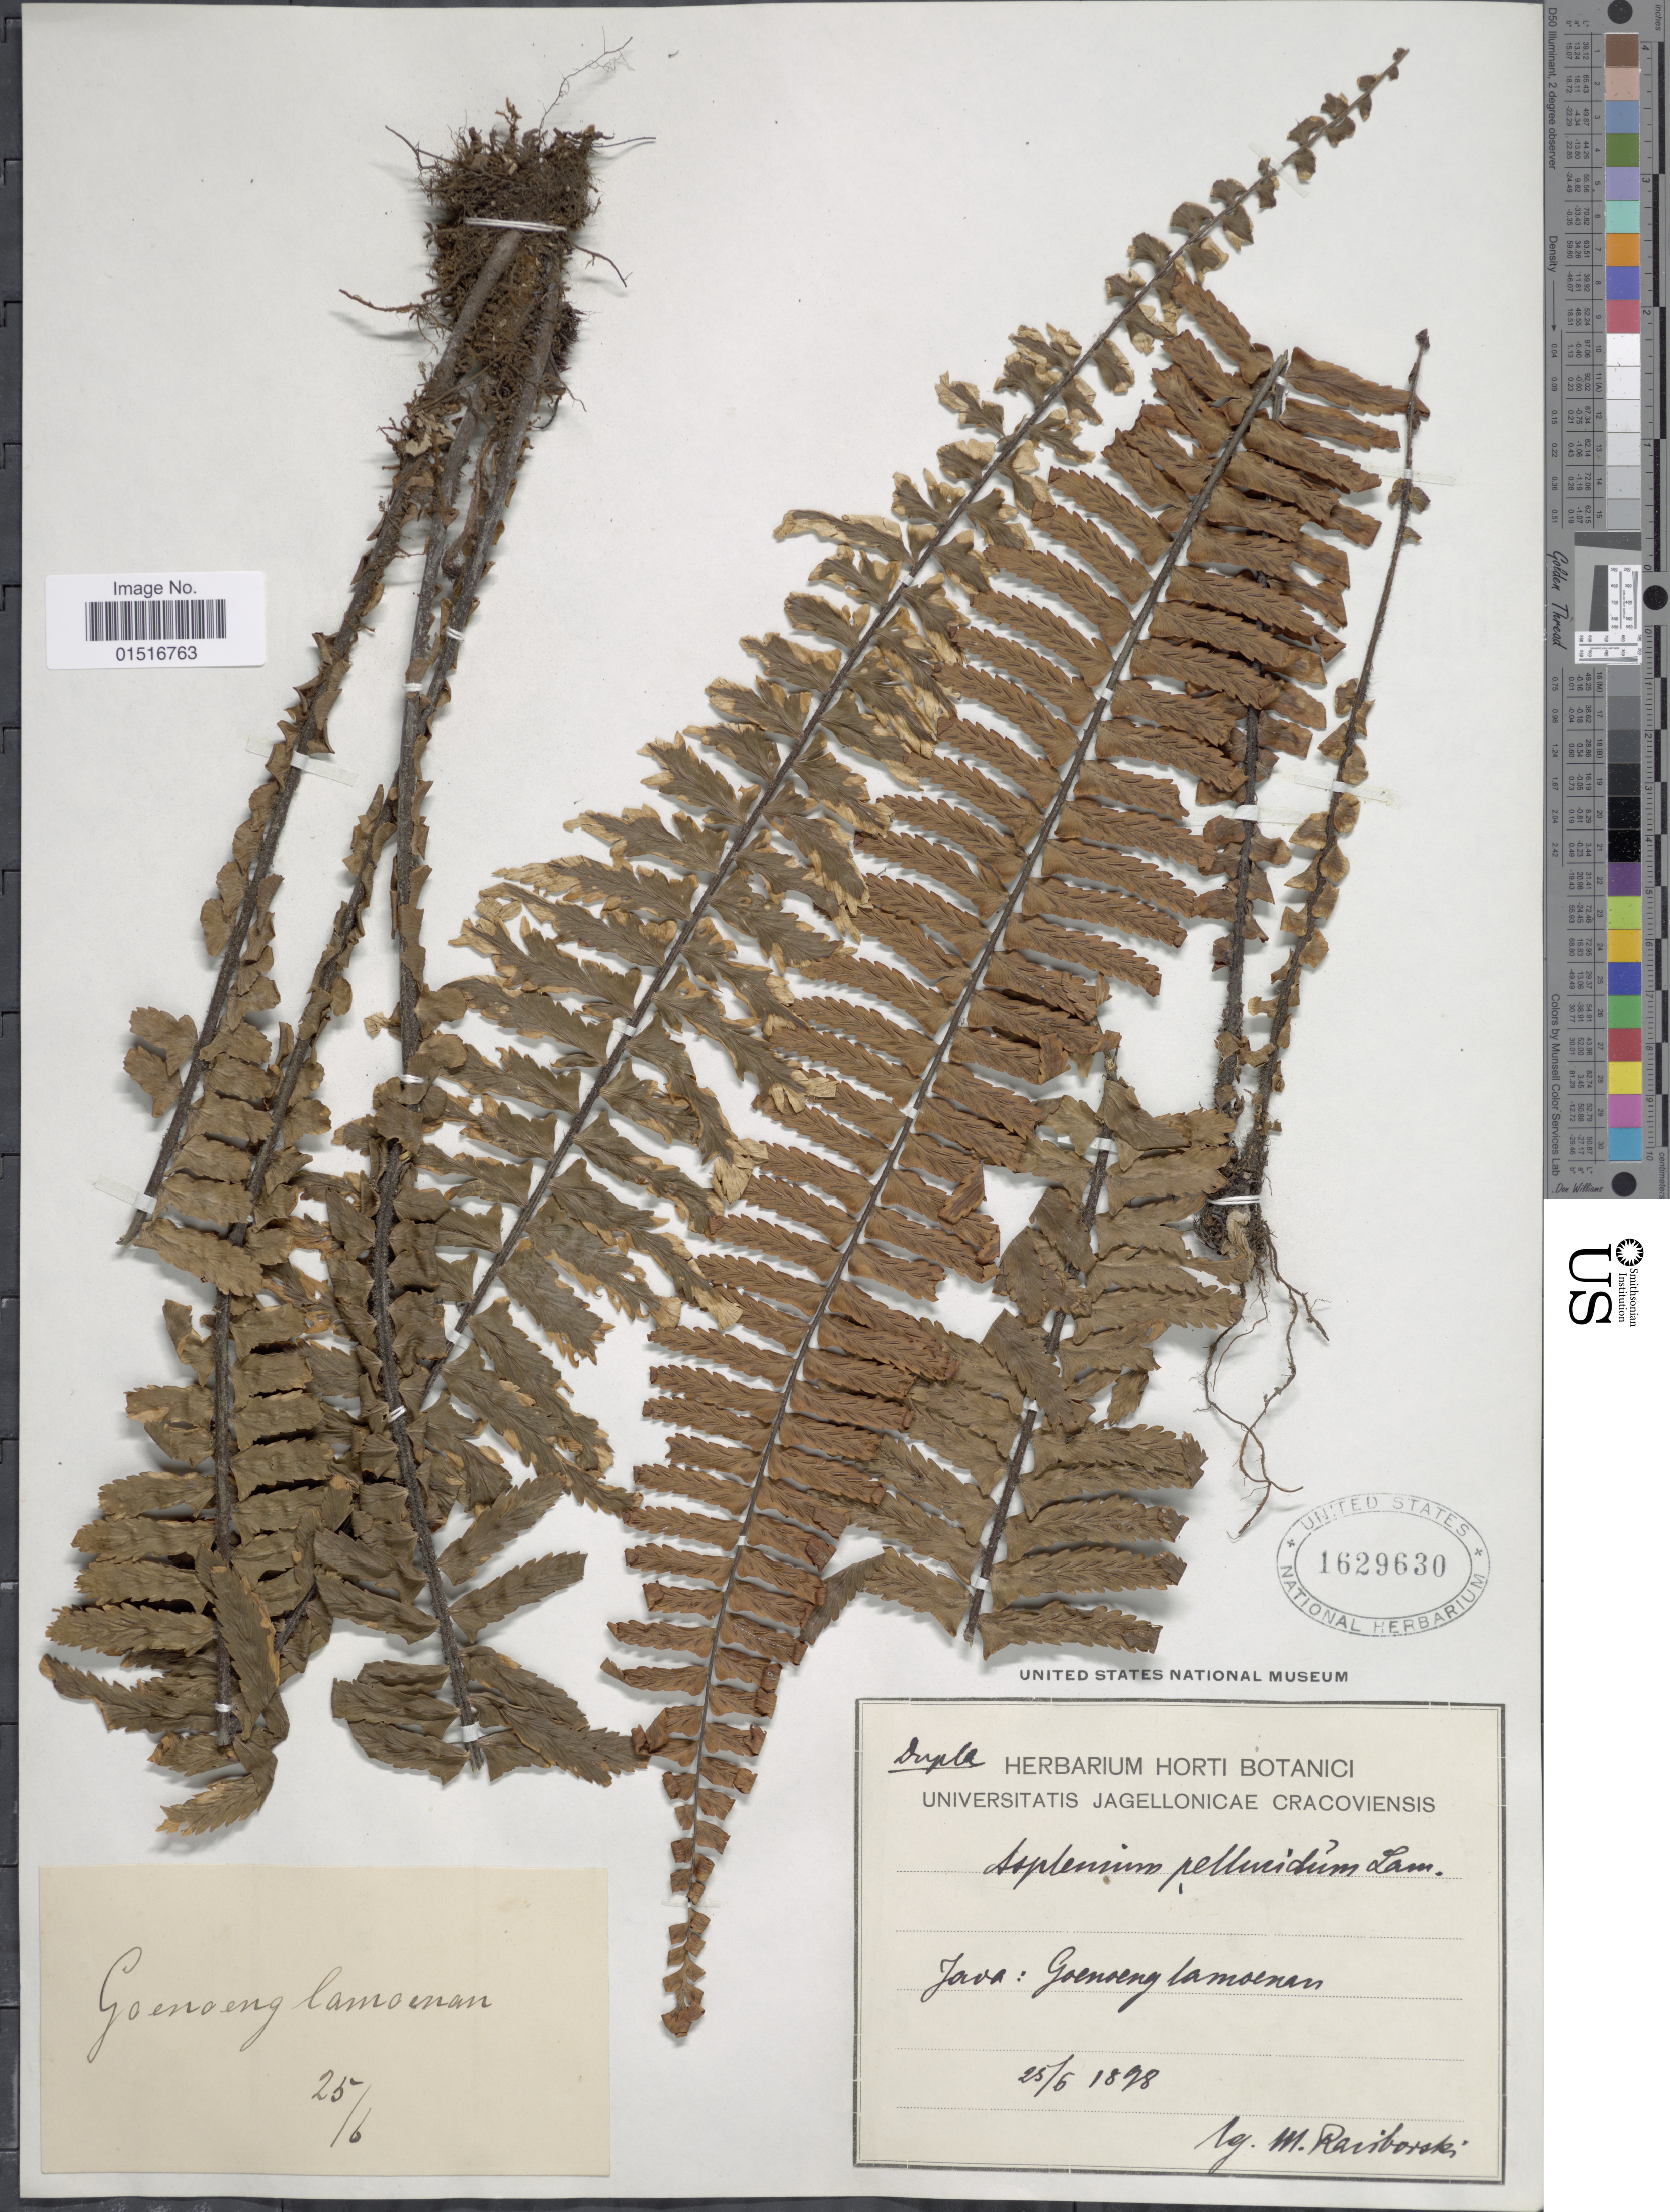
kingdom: Plantae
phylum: Tracheophyta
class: Polypodiopsida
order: Polypodiales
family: Aspleniaceae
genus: Asplenium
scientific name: Asplenium pellucidum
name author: Lam.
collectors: M. Raciborski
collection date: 1898-06-25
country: Indonesia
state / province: Java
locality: Goenoeng lamoenan [interpreted]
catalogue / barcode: US 1629630